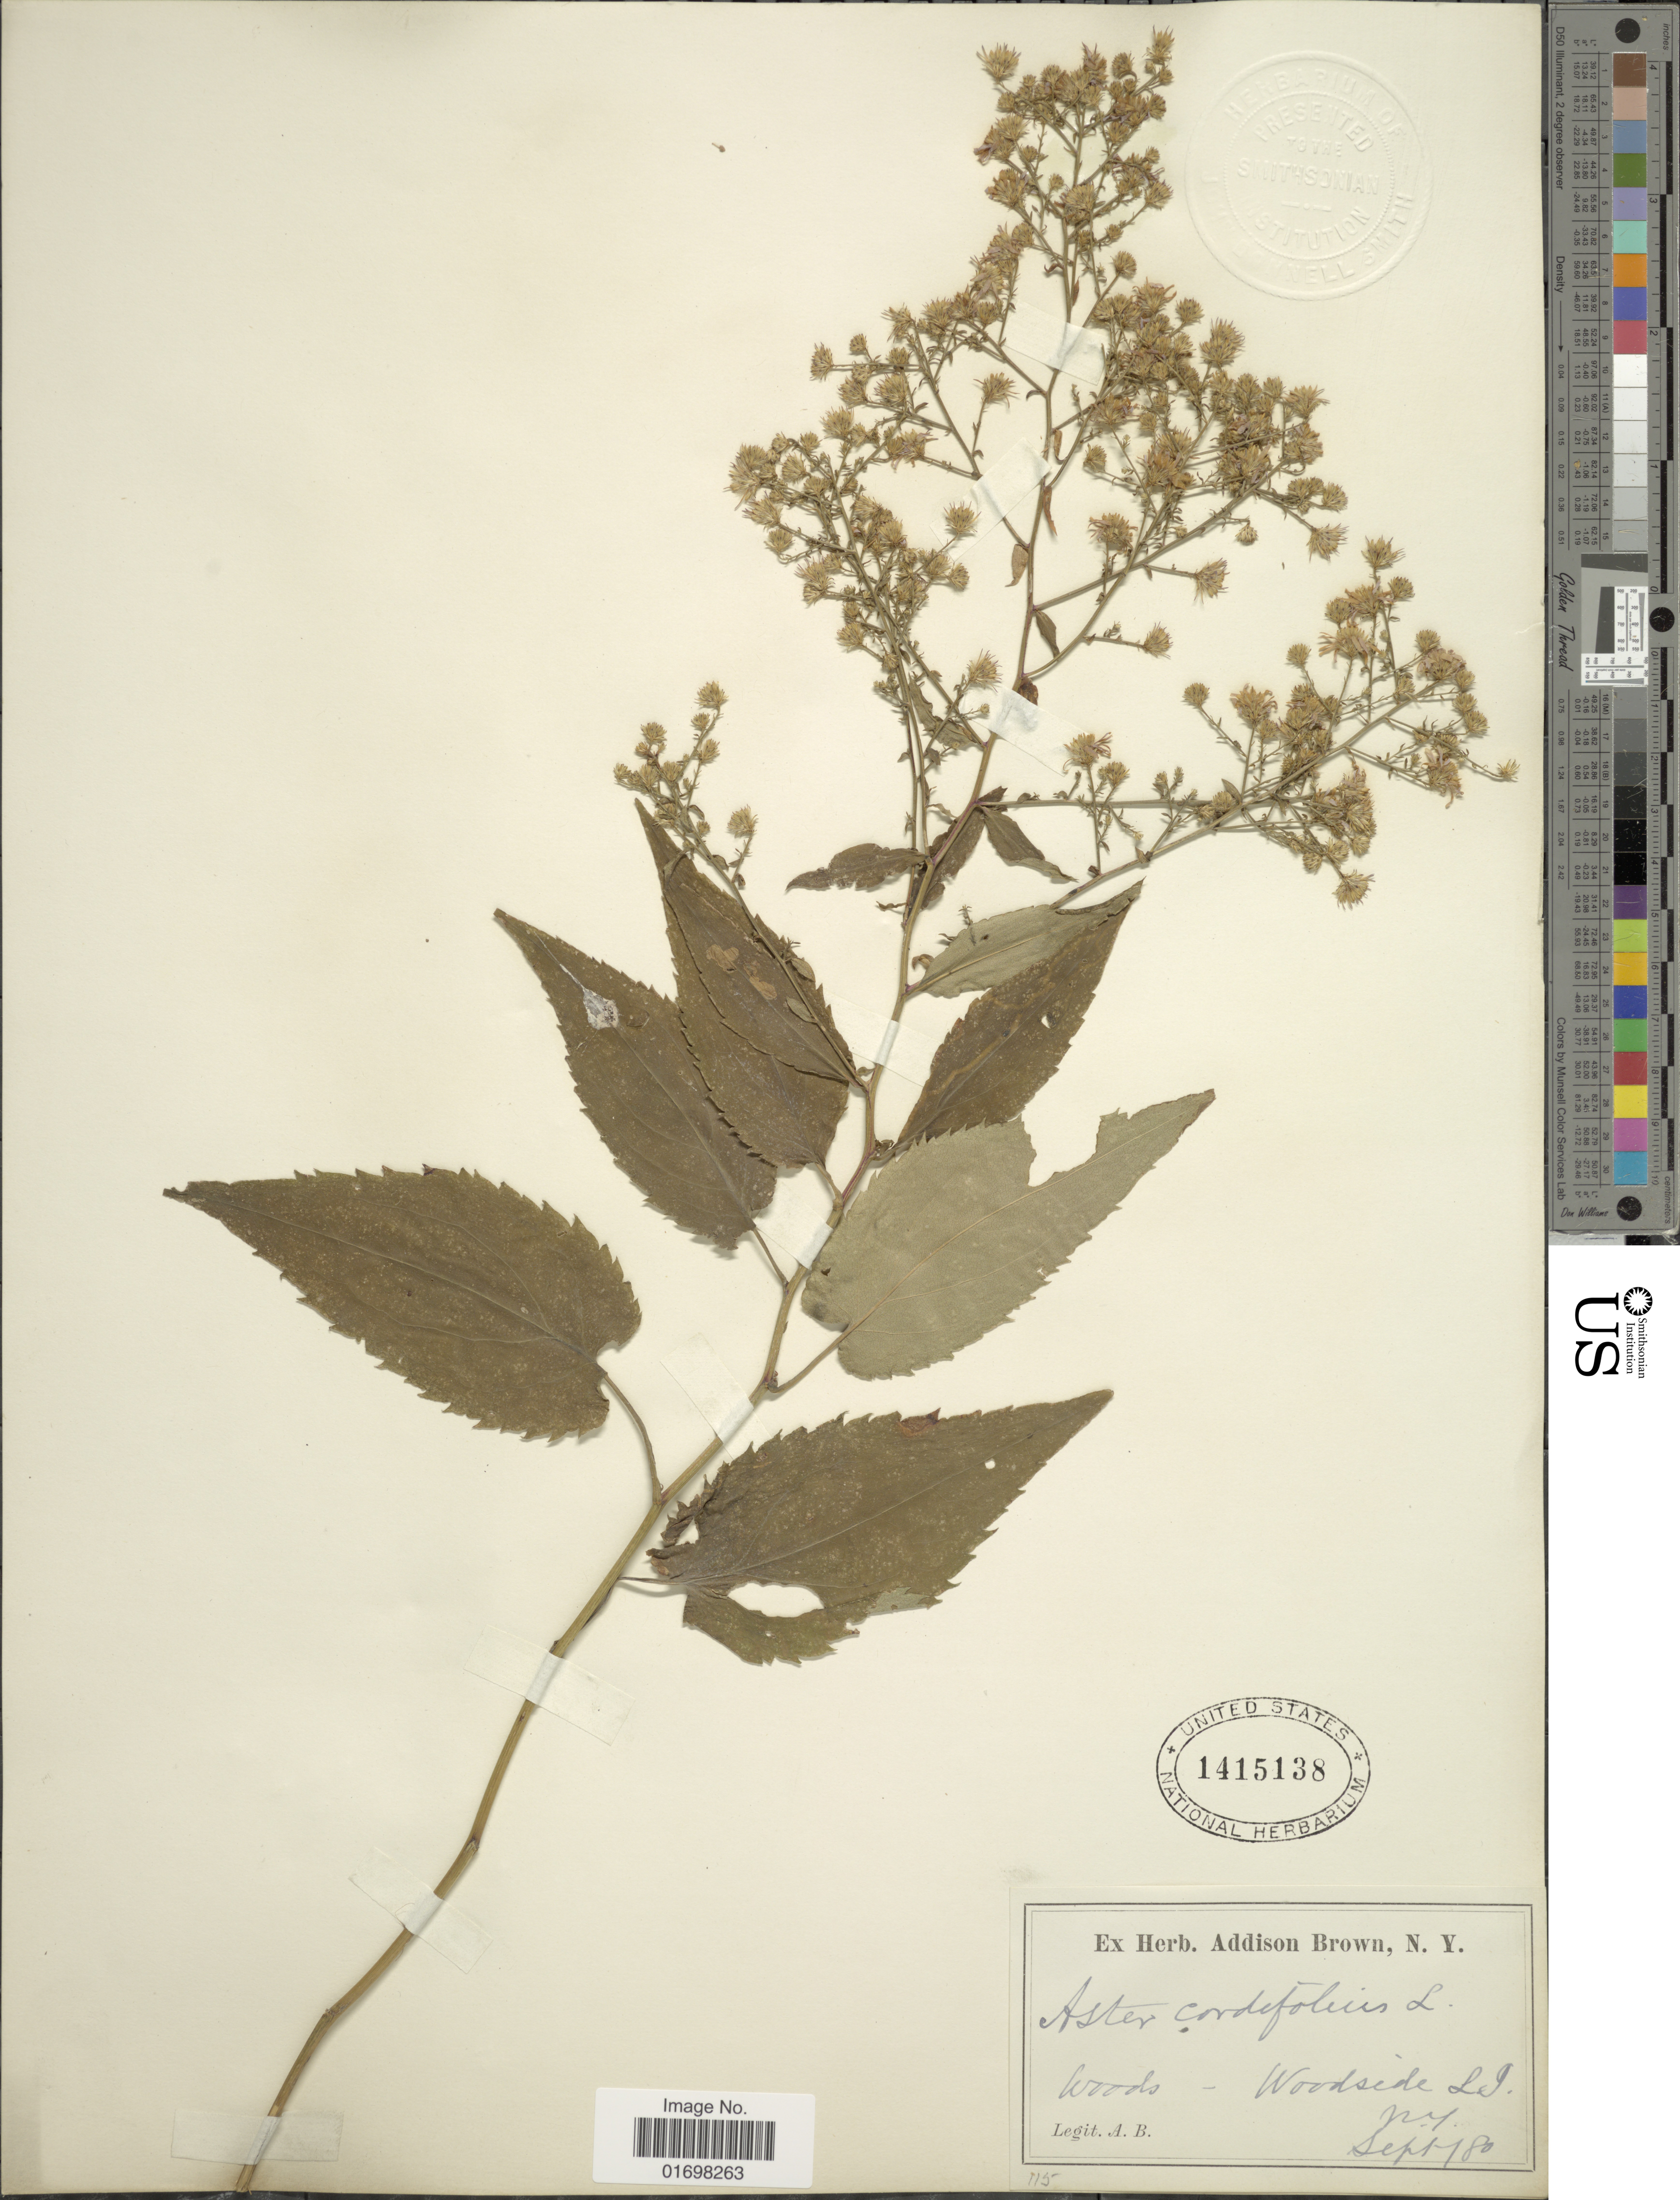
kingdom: Plantae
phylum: Tracheophyta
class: Magnoliopsida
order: Asterales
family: Asteraceae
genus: Symphyotrichum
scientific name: Symphyotrichum cordifolium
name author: (L.) G.L. Nesom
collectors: A. Brown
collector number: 115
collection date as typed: Transcribed d/m/y: /9/80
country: United States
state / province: New York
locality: Woodside LI.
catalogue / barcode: US 1415138